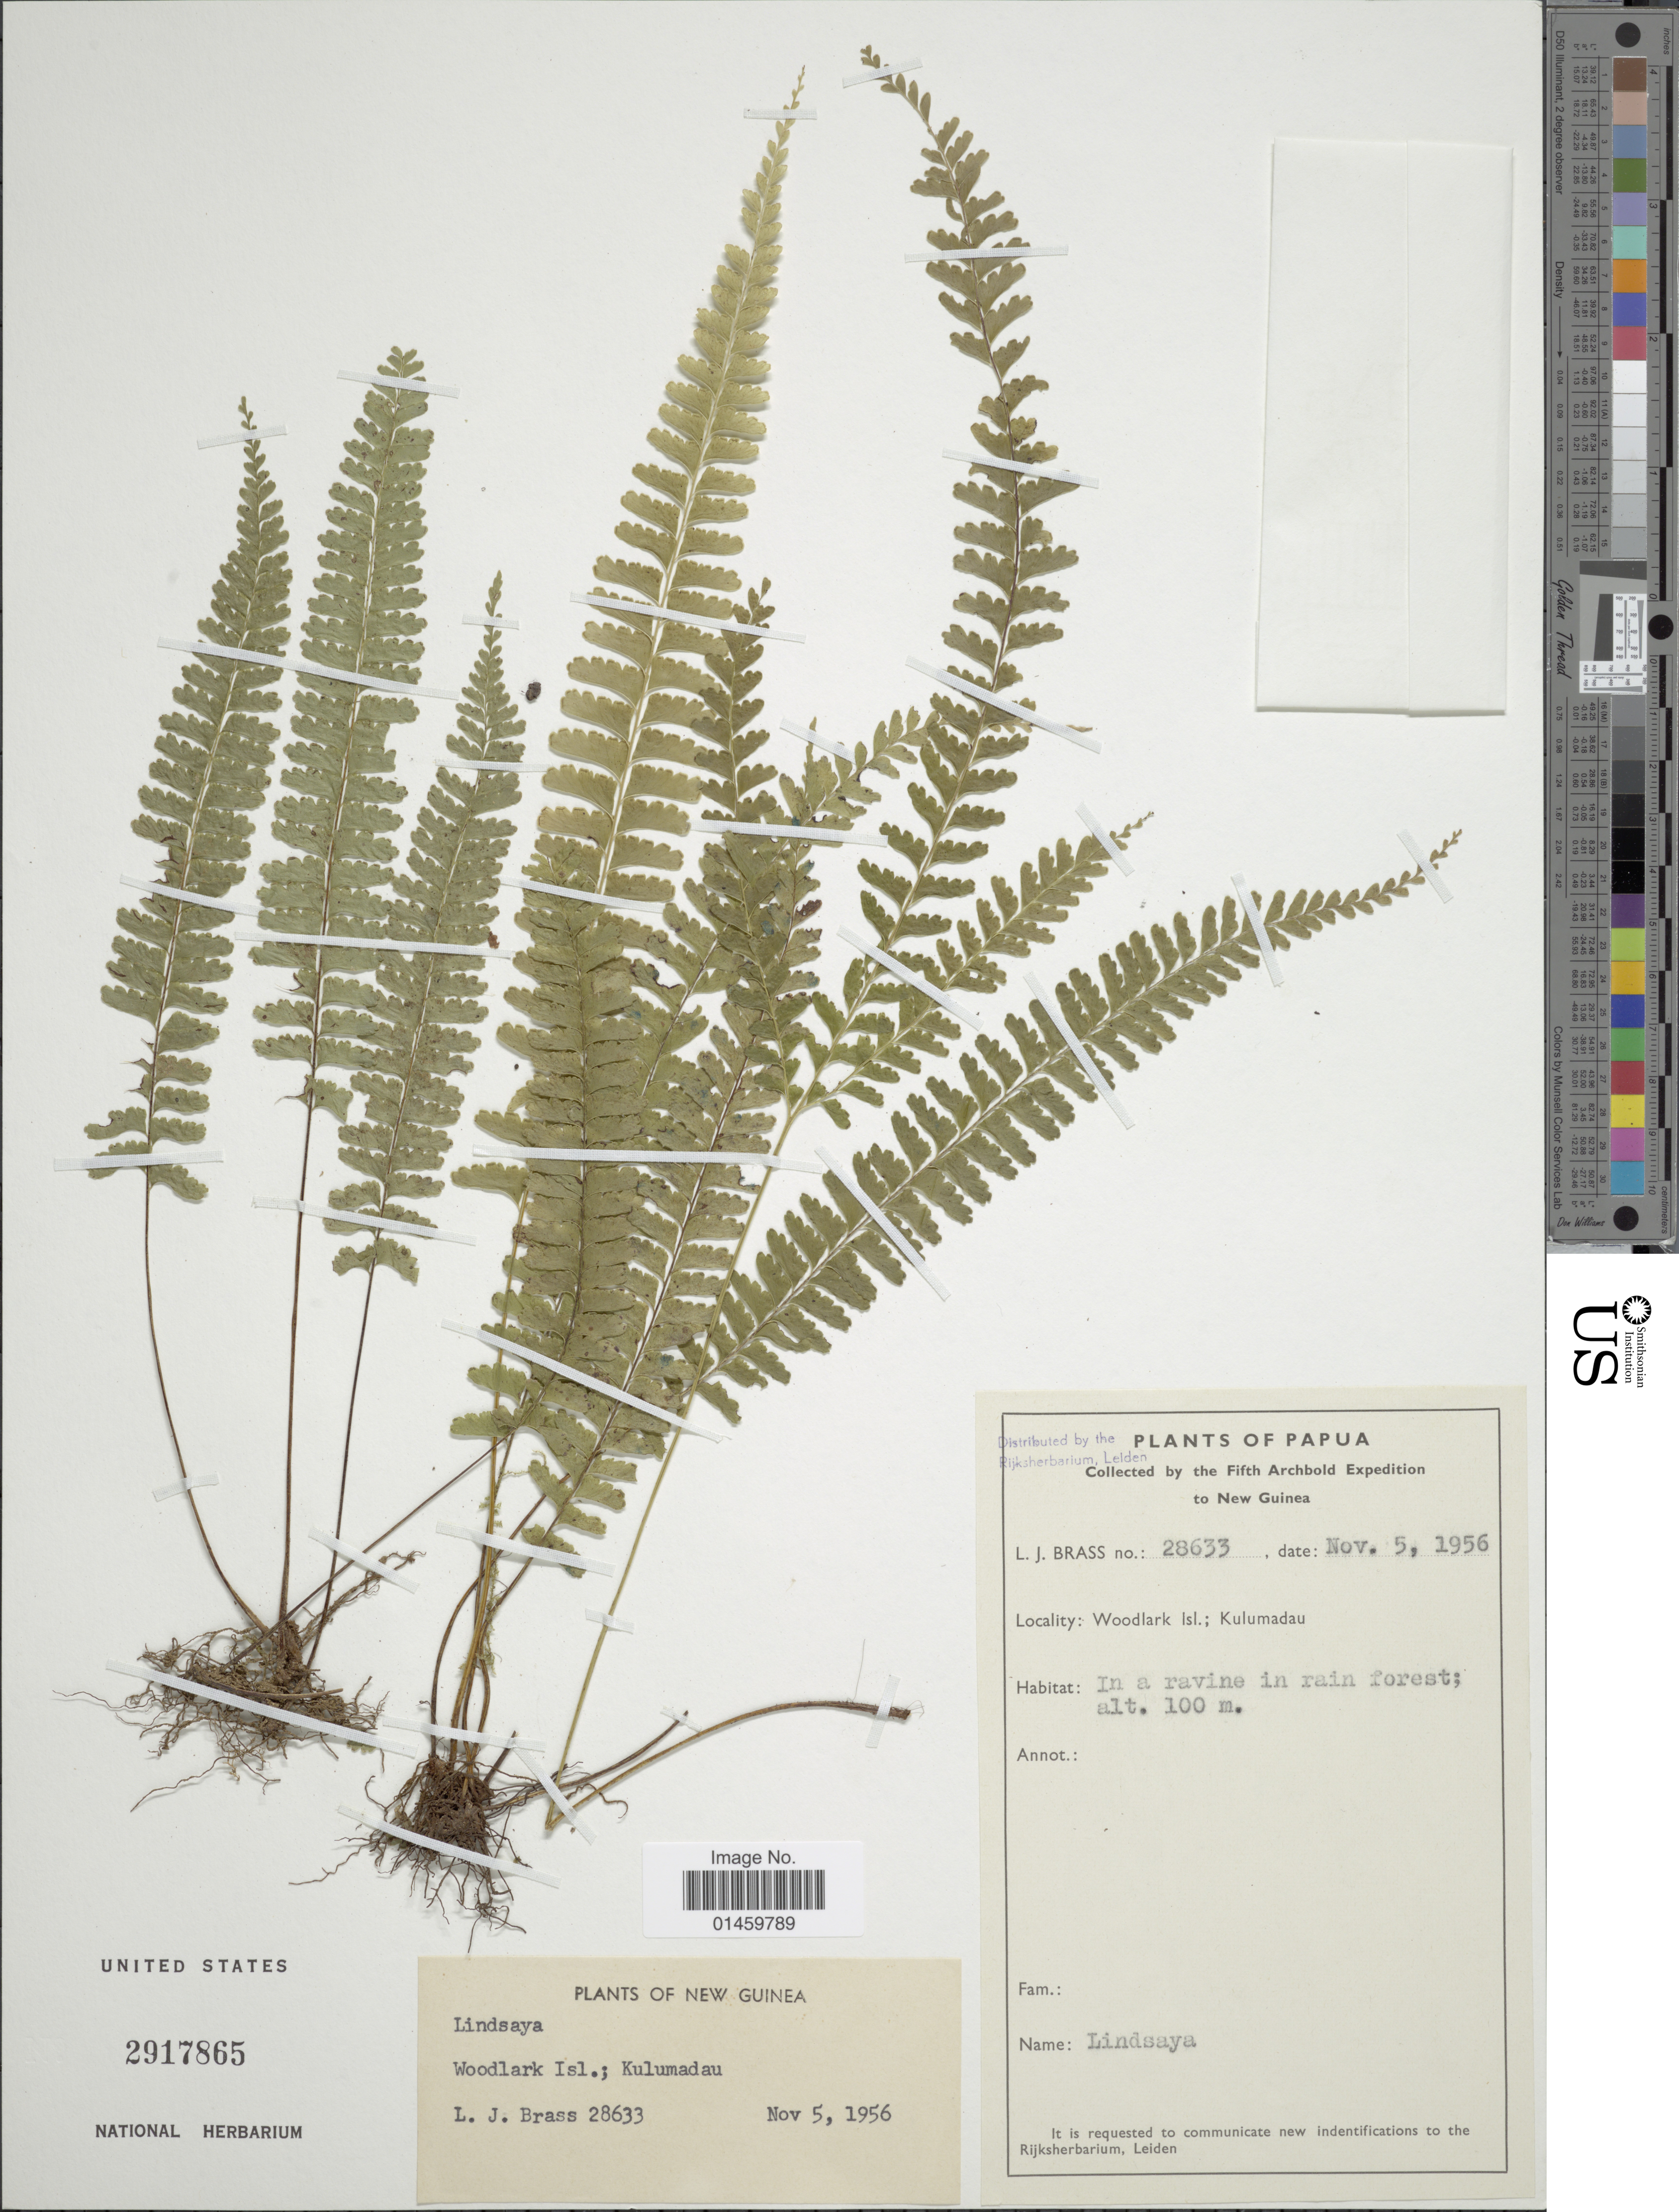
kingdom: Plantae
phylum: Tracheophyta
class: Polypodiopsida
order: Polypodiales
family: Lindsaeaceae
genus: Lindsaea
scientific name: Lindsaea sp.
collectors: L. J. Brass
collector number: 28633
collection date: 1956-11-05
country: Papua New Guinea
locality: Woodlark Isl.; Kulumadau.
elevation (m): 100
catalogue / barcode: US 2917865